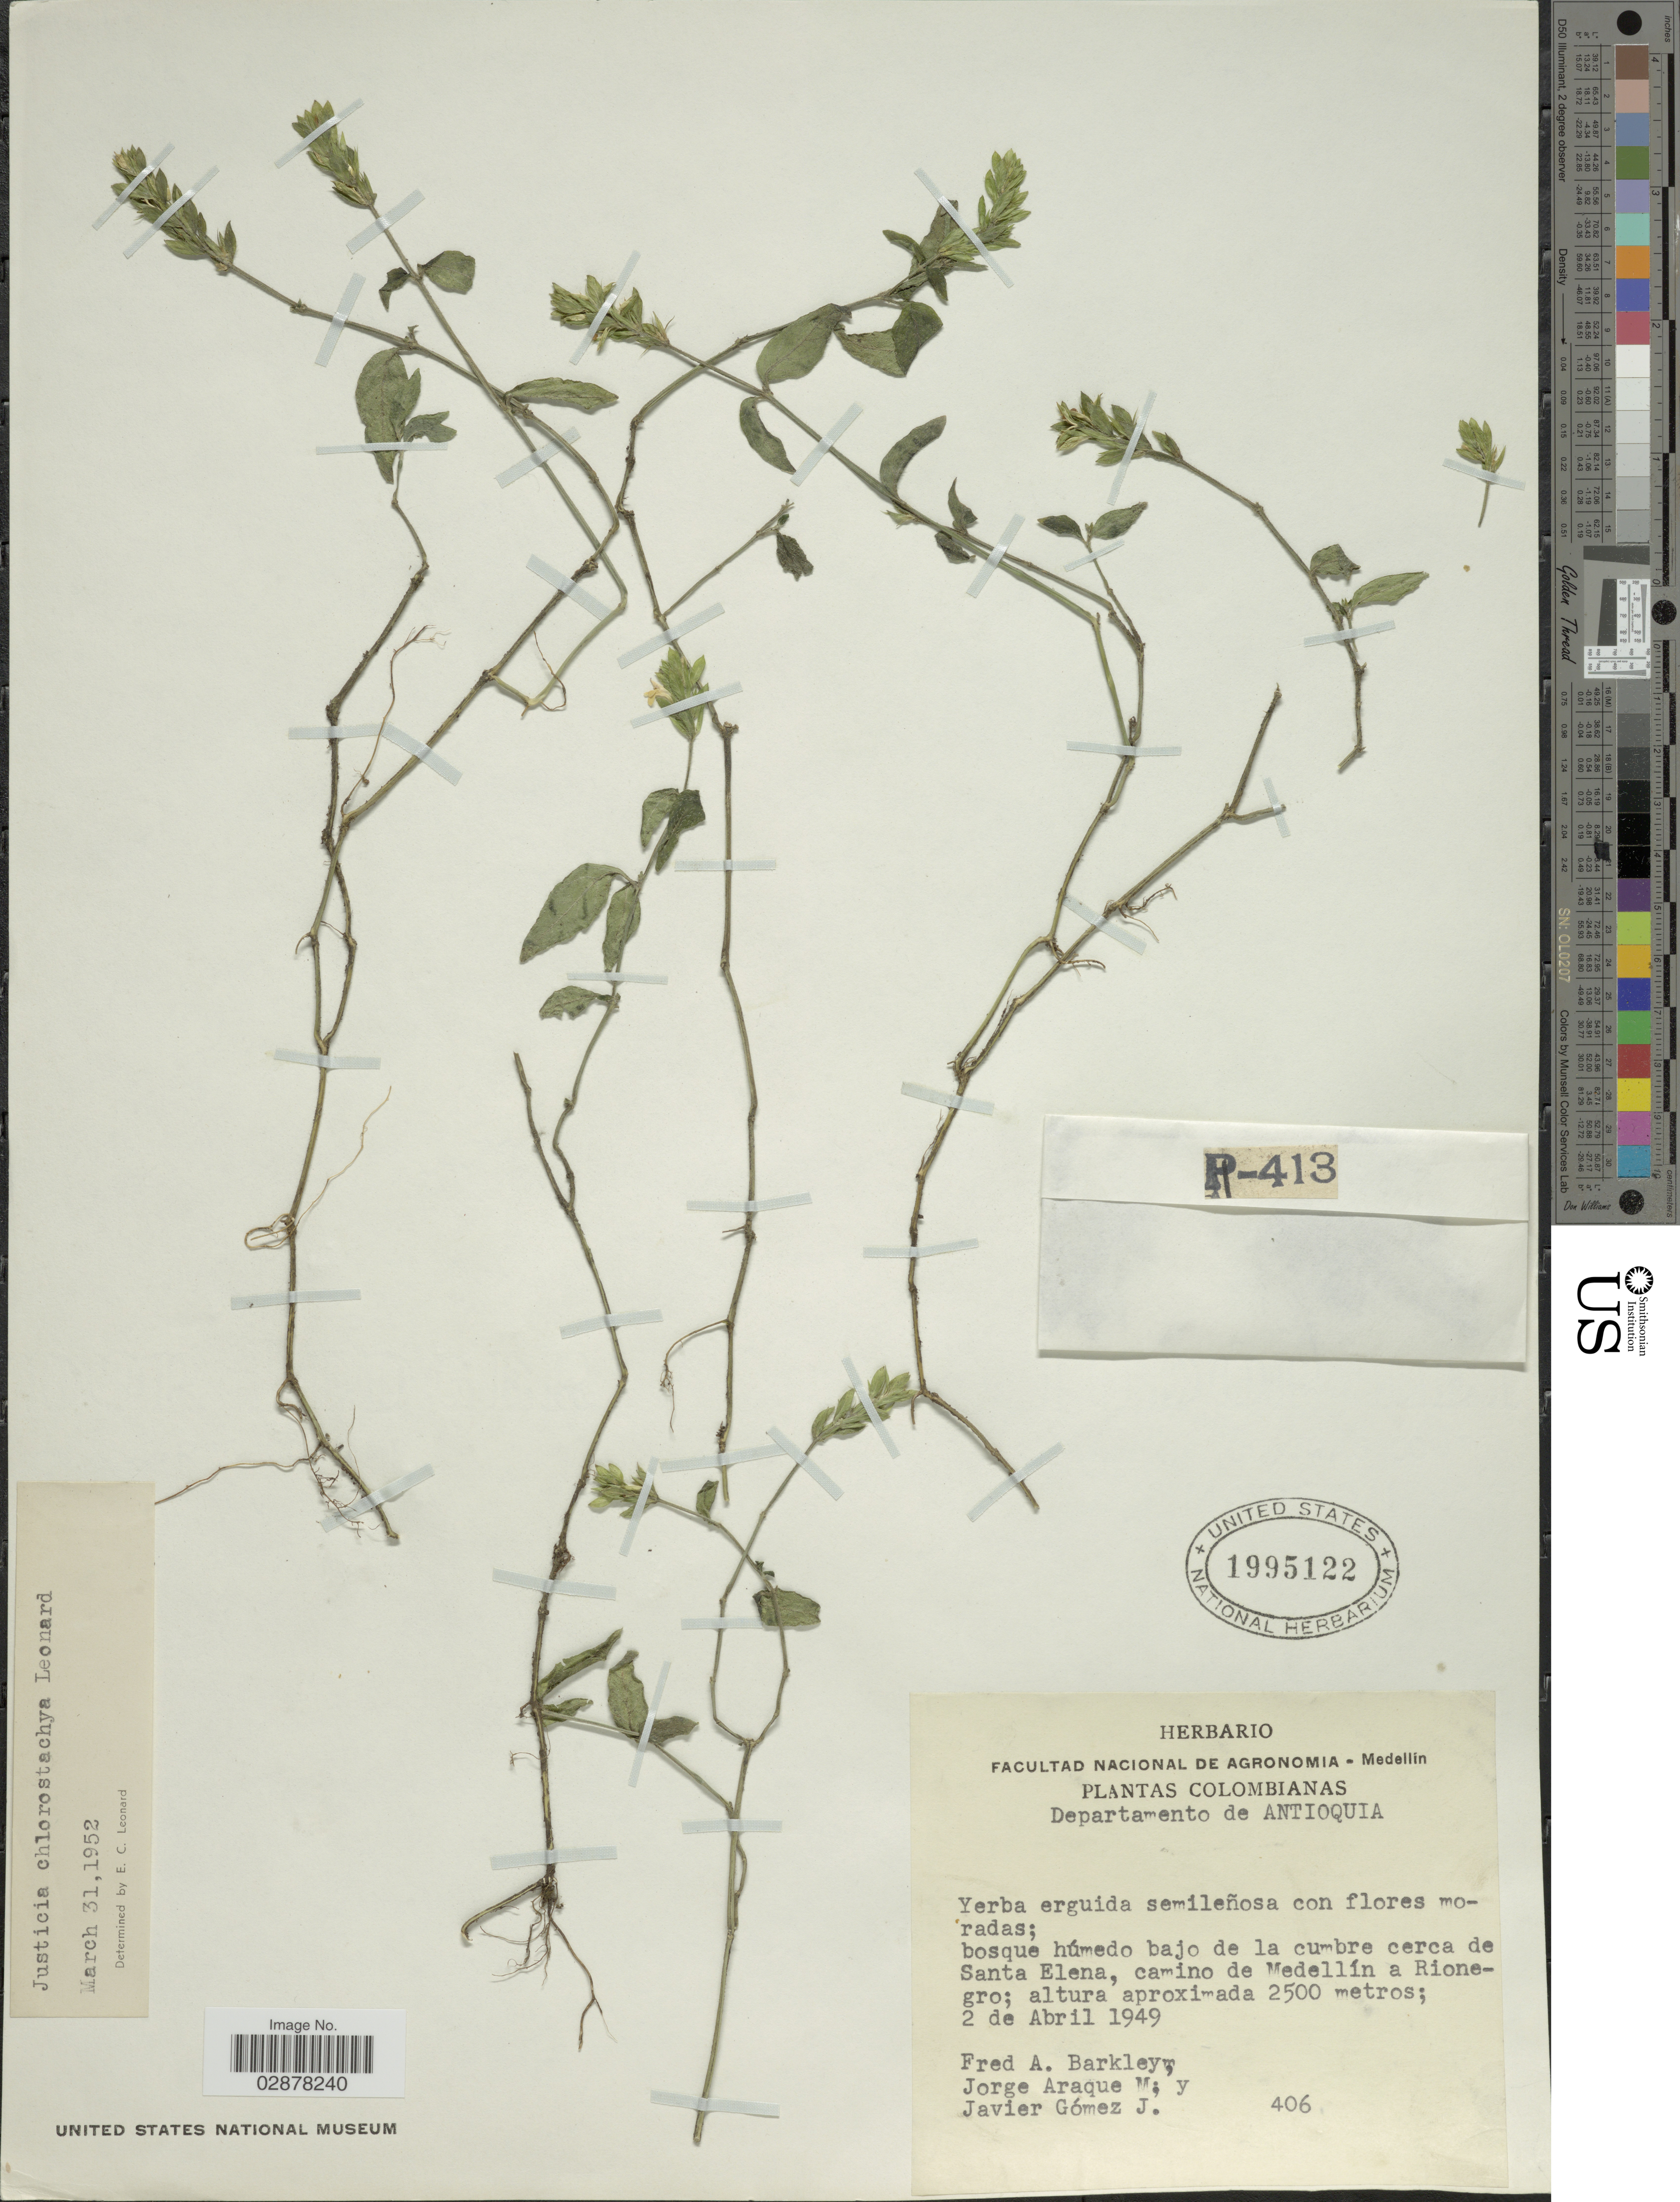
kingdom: Plantae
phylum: Tracheophyta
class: Magnoliopsida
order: Lamiales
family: Acanthaceae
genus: Justicia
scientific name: Justicia chlorostachya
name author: Leonard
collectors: F. A. Barkley, J. Araque Molina & G. Javier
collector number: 406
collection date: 1949-04-02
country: Colombia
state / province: Antioquia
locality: Departamento de Antioquia, bosque humedo bajo de la cumbre cerca de Santa Elena, camino de Medellín a Rionegro.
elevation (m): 2500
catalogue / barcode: US 1995122